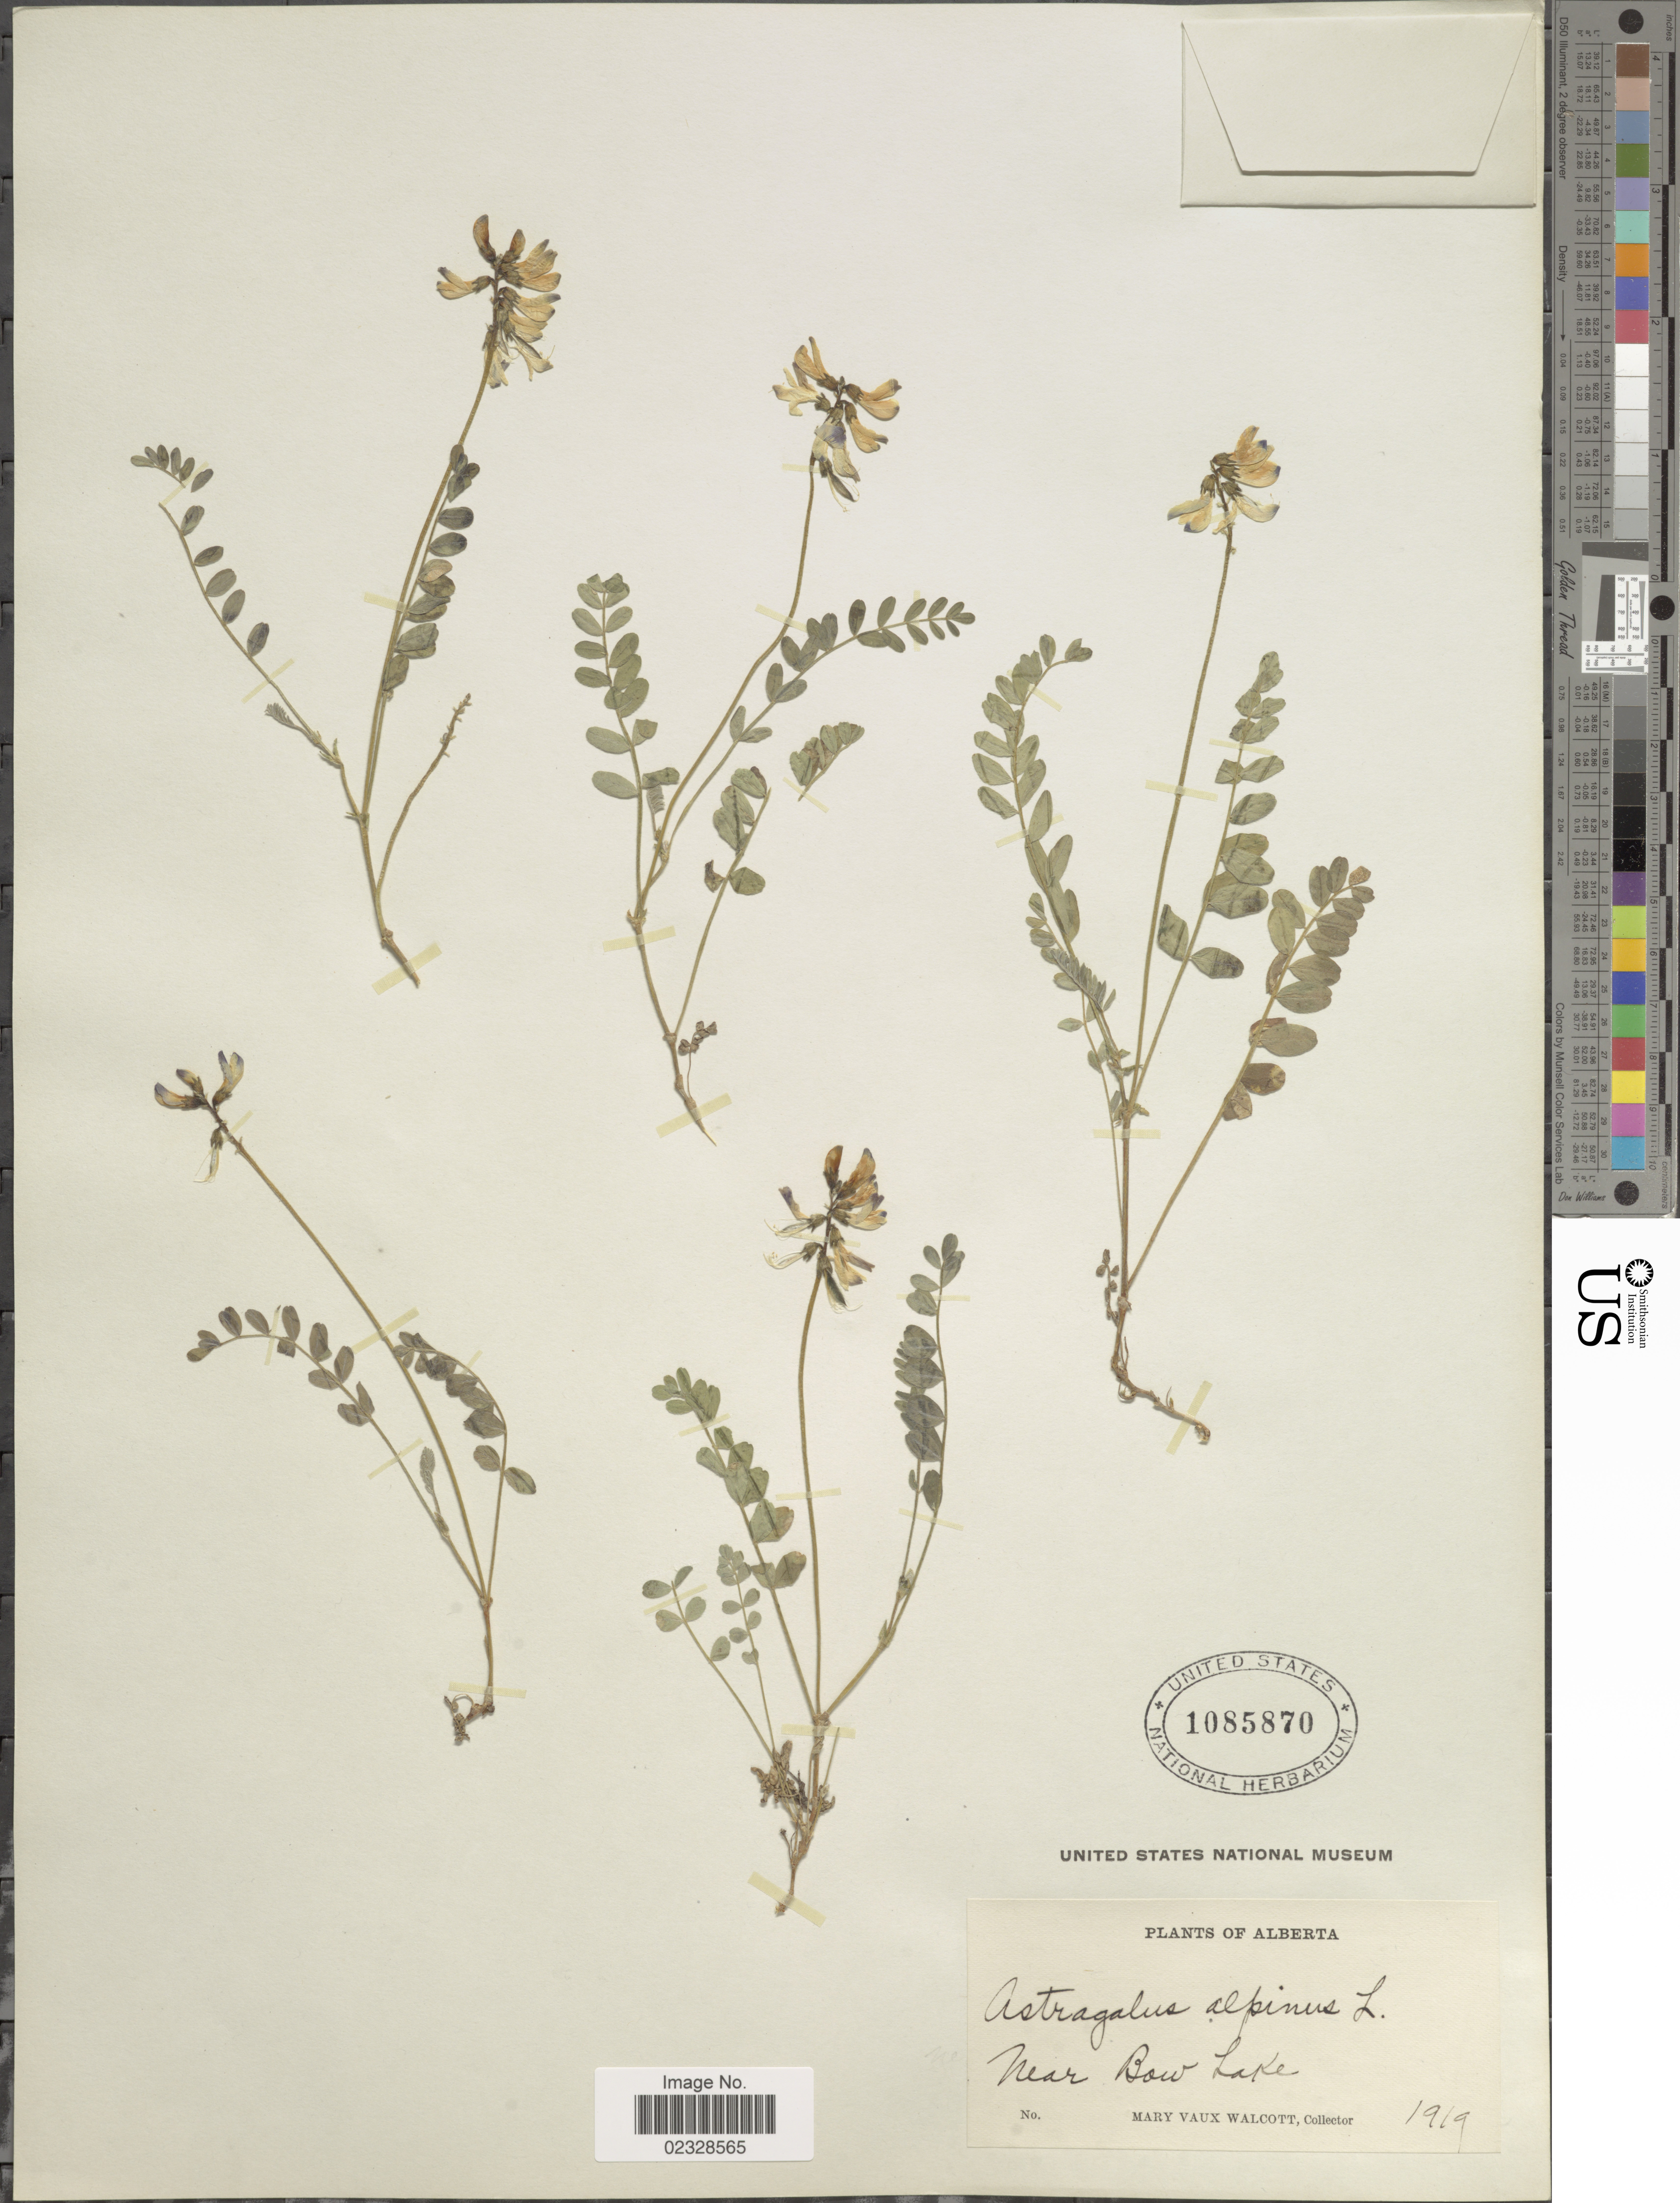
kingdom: Plantae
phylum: Tracheophyta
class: Magnoliopsida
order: Fabales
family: Fabaceae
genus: Astragalus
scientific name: Astragalus alpinus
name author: L.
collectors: M. Walcott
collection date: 1919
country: Canada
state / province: Alberta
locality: Near Bow Lake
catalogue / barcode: US 1085870